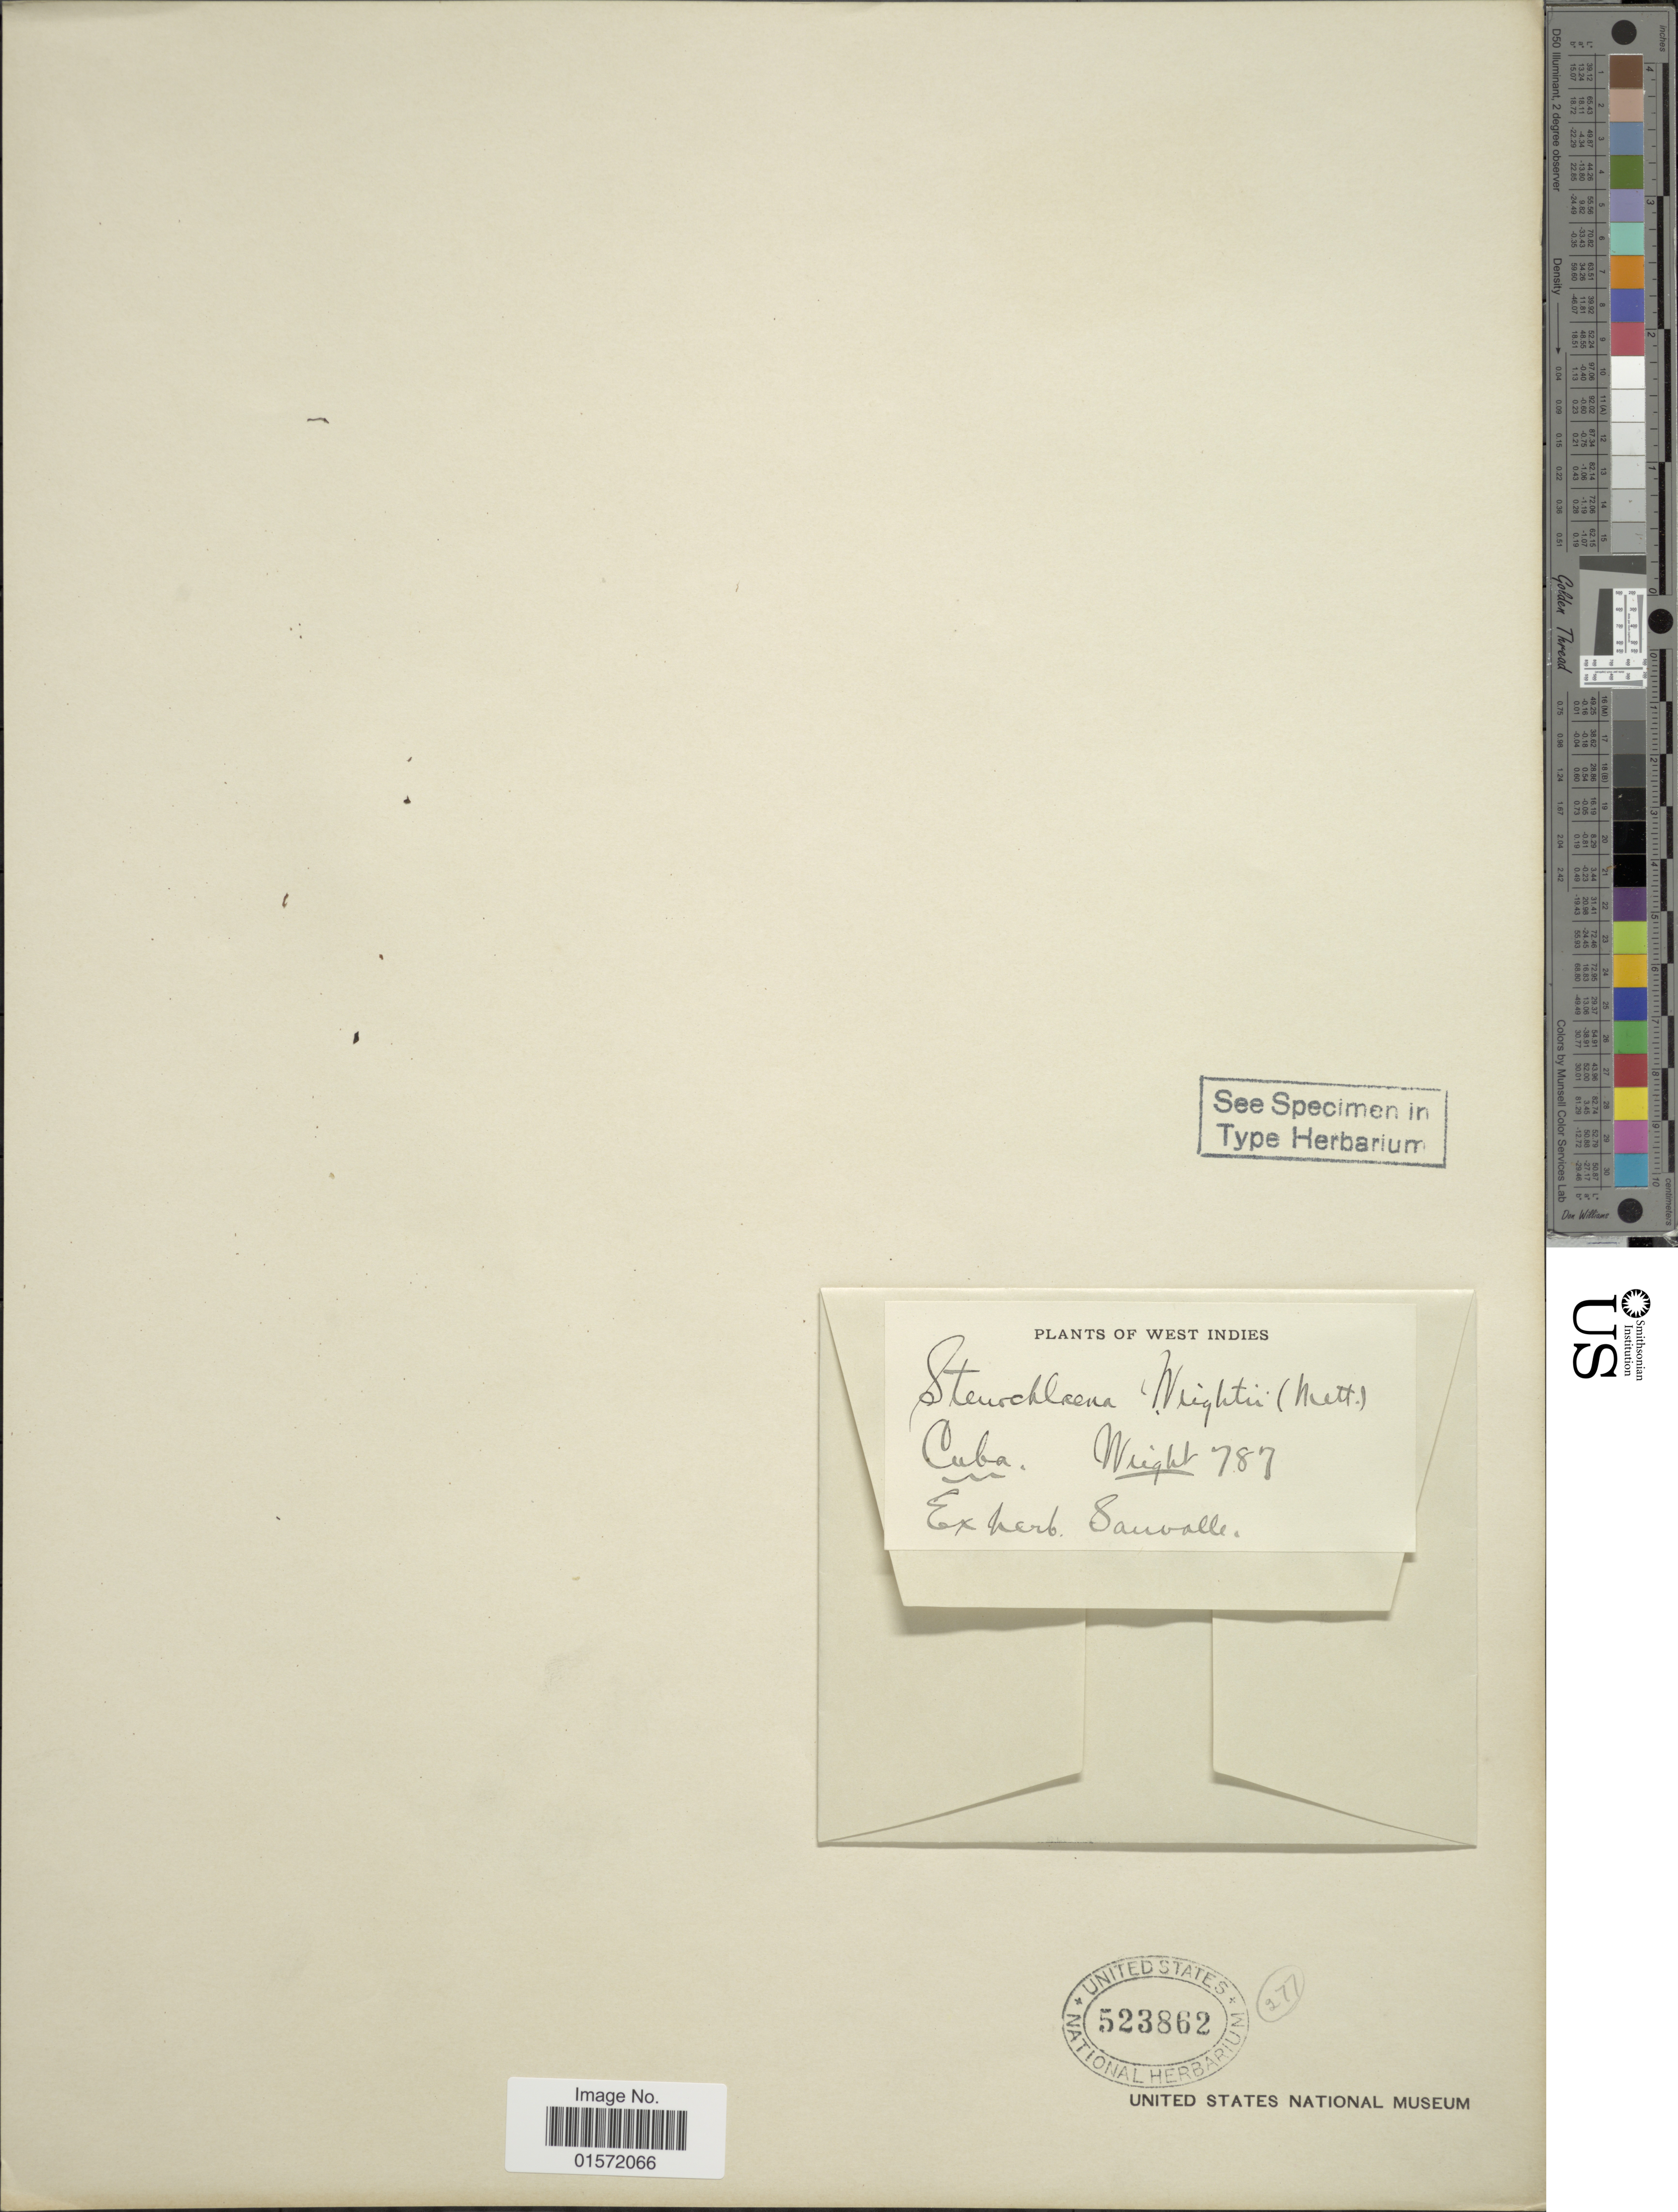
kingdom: Plantae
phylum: Tracheophyta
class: Polypodiopsida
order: Polypodiales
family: Lomariopsidaceae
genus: Lomariopsis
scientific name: Lomariopsis wrightii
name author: Mett. ex D.C. Eaton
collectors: Wright, --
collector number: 787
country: Cuba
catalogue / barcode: US 523862